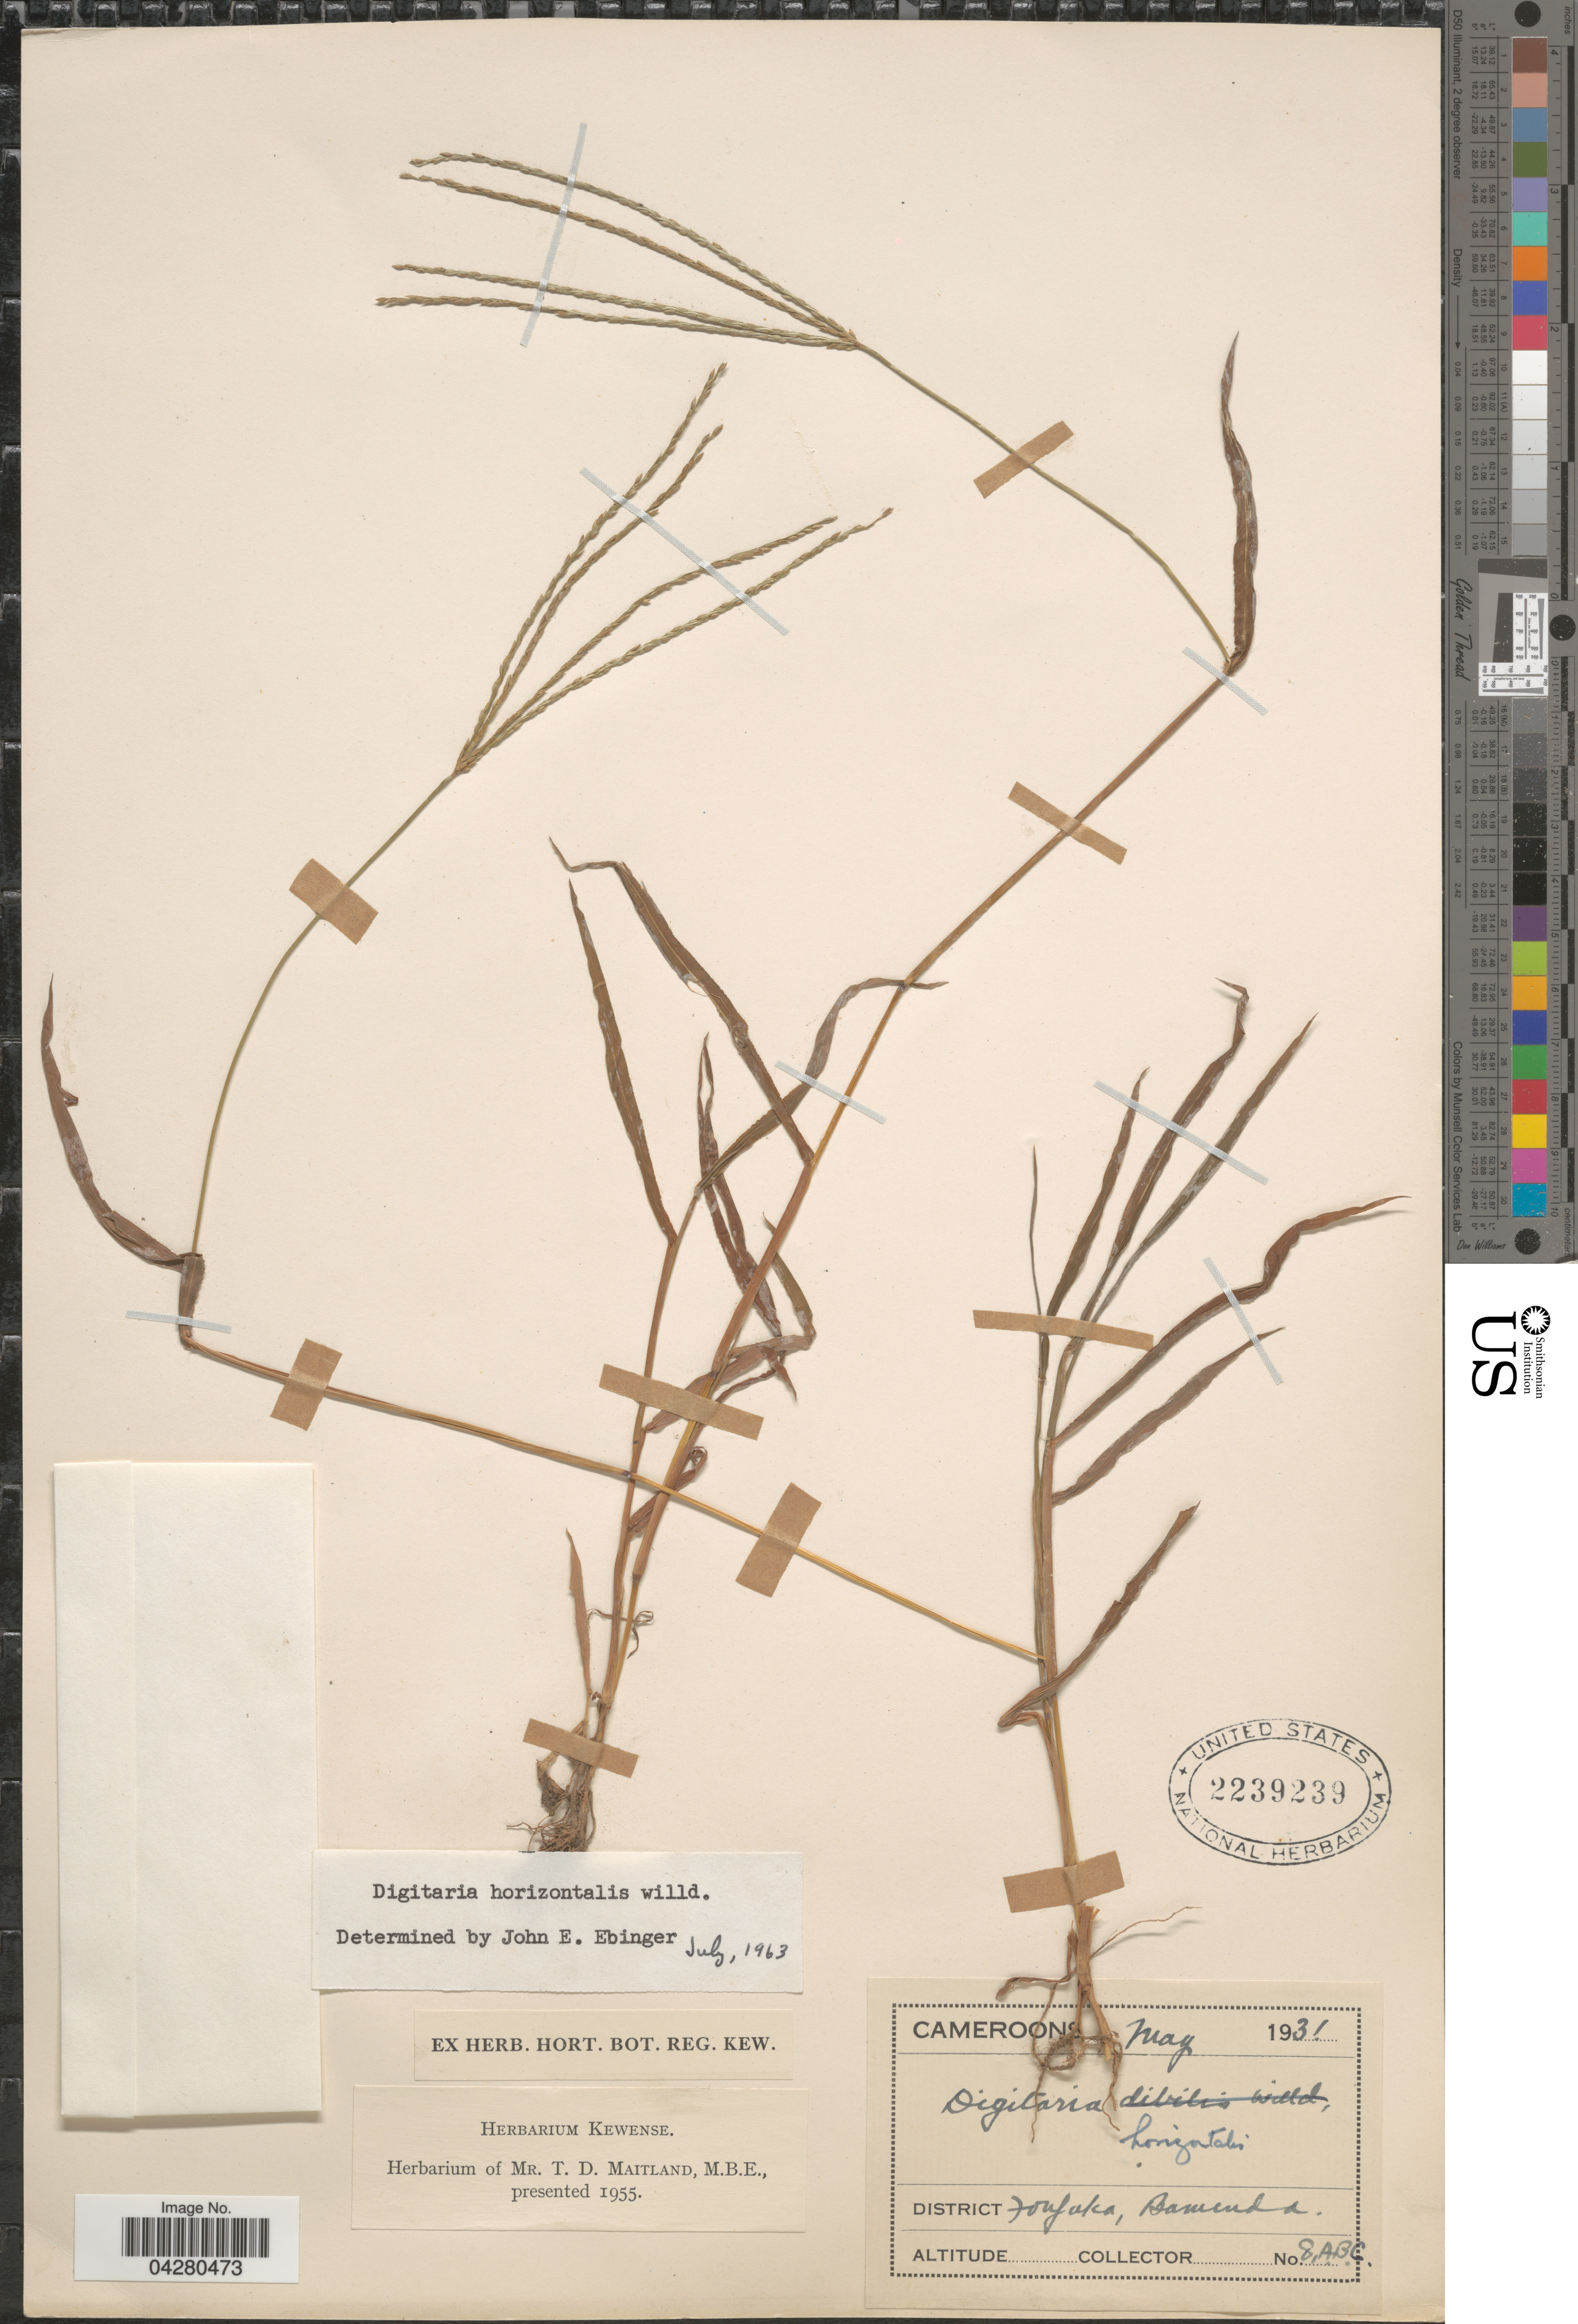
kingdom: Plantae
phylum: Tracheophyta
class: Liliopsida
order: Poales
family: Poaceae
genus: Digitaria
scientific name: Digitaria horizontalis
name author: Willd.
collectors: Ex herb. Hort. Bot. Reg. Kew.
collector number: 8.ABC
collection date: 1931-05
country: Cameroon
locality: District Fonfaka, Bamenda.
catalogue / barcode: US 2239239